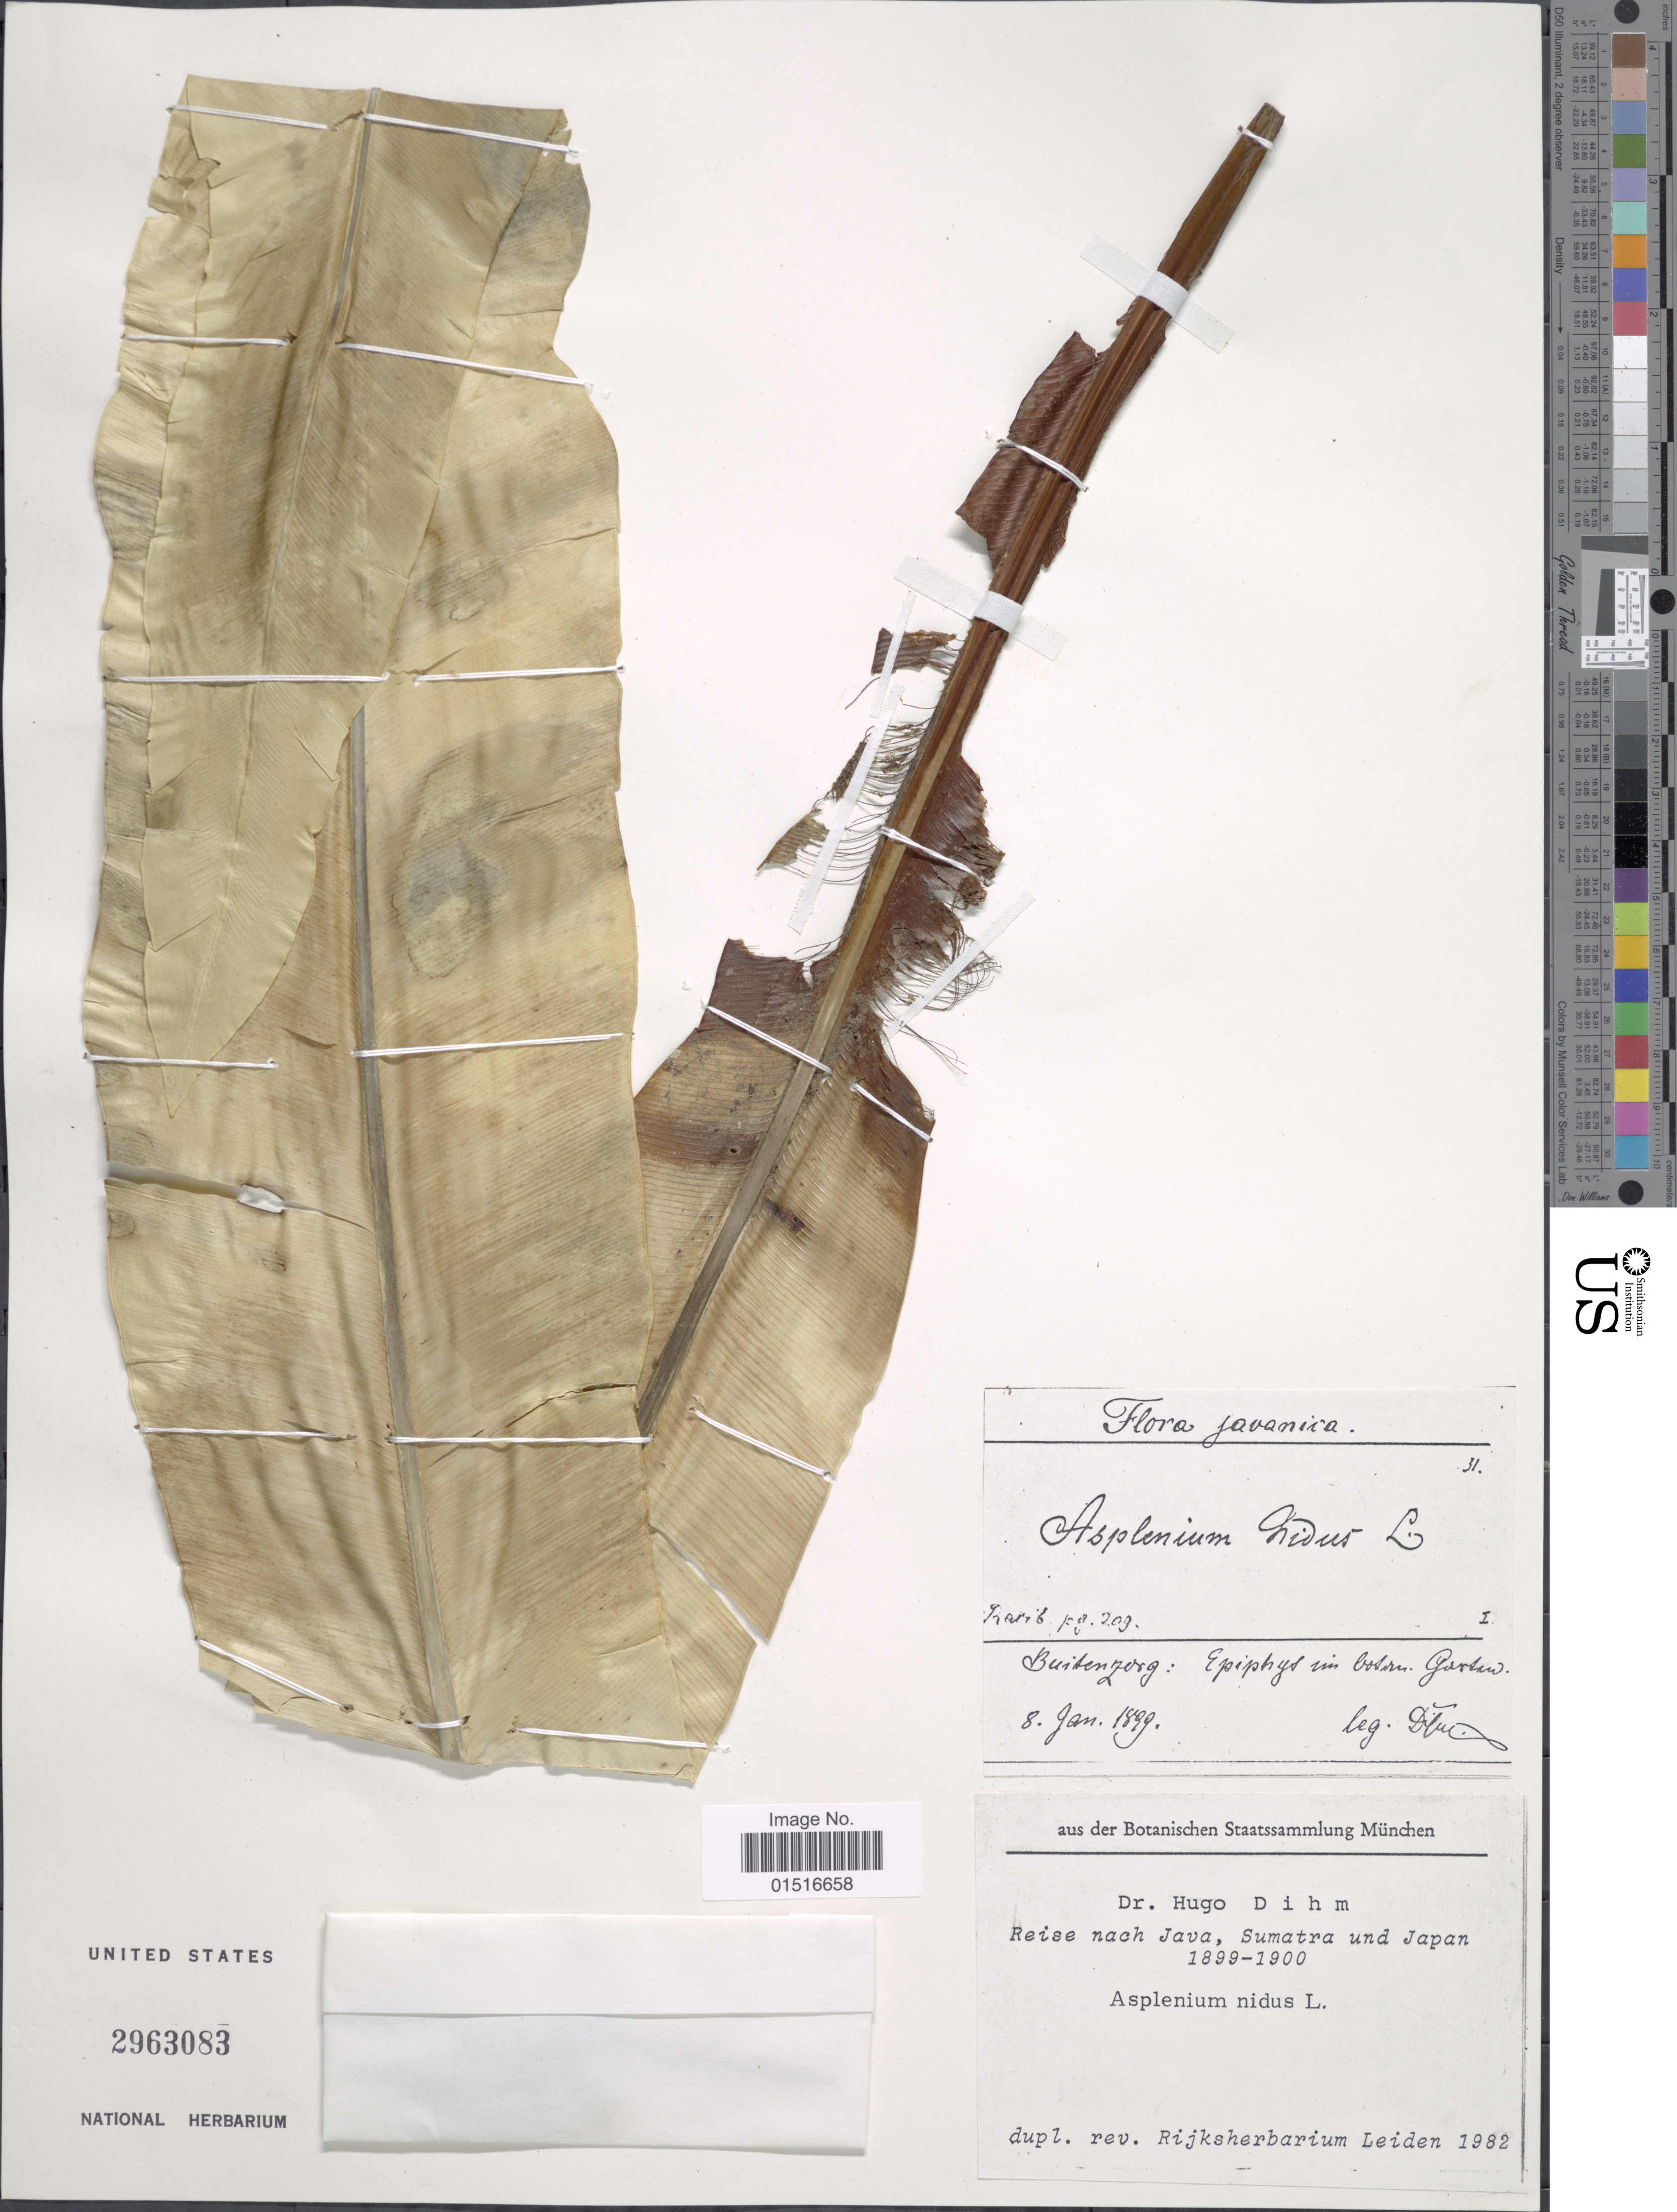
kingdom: Plantae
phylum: Tracheophyta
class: Polypodiopsida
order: Polypodiales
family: Aspleniaceae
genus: Asplenium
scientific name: Asplenium nidus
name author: L.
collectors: H. Dihm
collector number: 31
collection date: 1809-01-08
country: Indonesia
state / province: Java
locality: Javanica, Buitenzorg: Epiphys in bosern Garden [interpreted]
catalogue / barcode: US 2963083